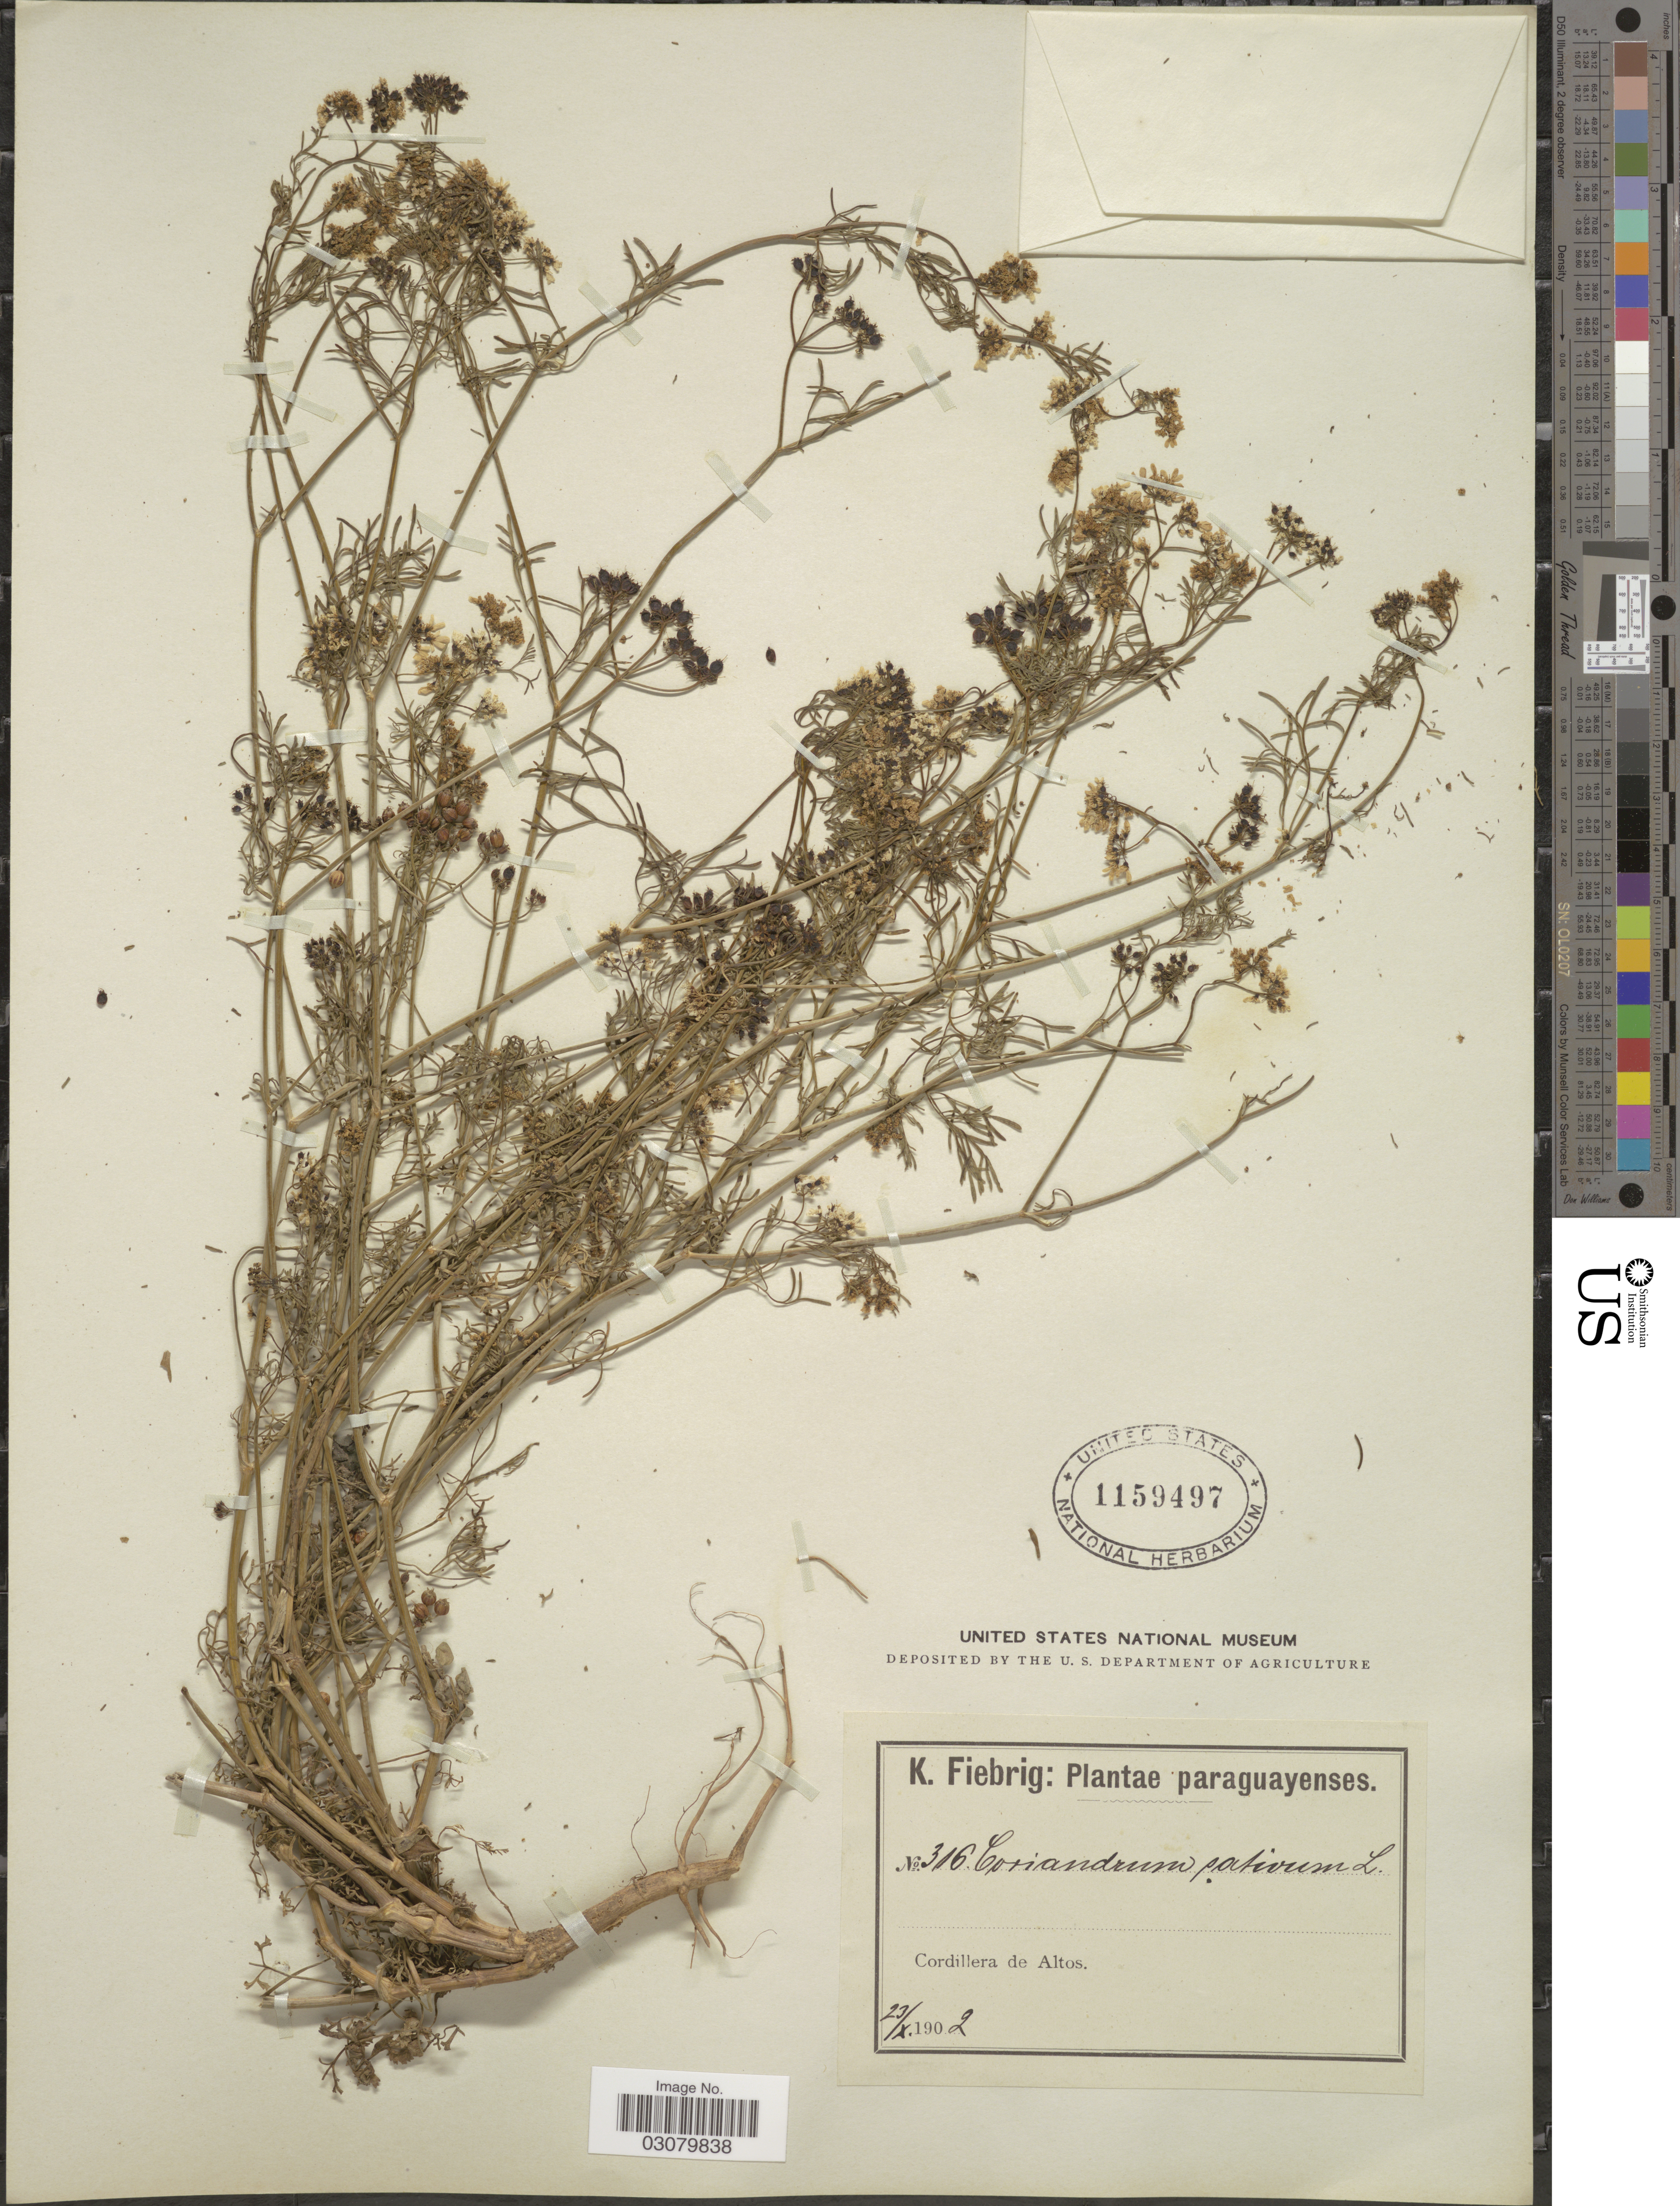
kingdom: Plantae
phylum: Tracheophyta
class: Magnoliopsida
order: Apiales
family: Apiaceae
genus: Coriandrum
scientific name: Coriandrum sativum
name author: L.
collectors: K. Fiebrig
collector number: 316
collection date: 1902-10-23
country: Paraguay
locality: Cordillera de Altos.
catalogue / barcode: US 1159497